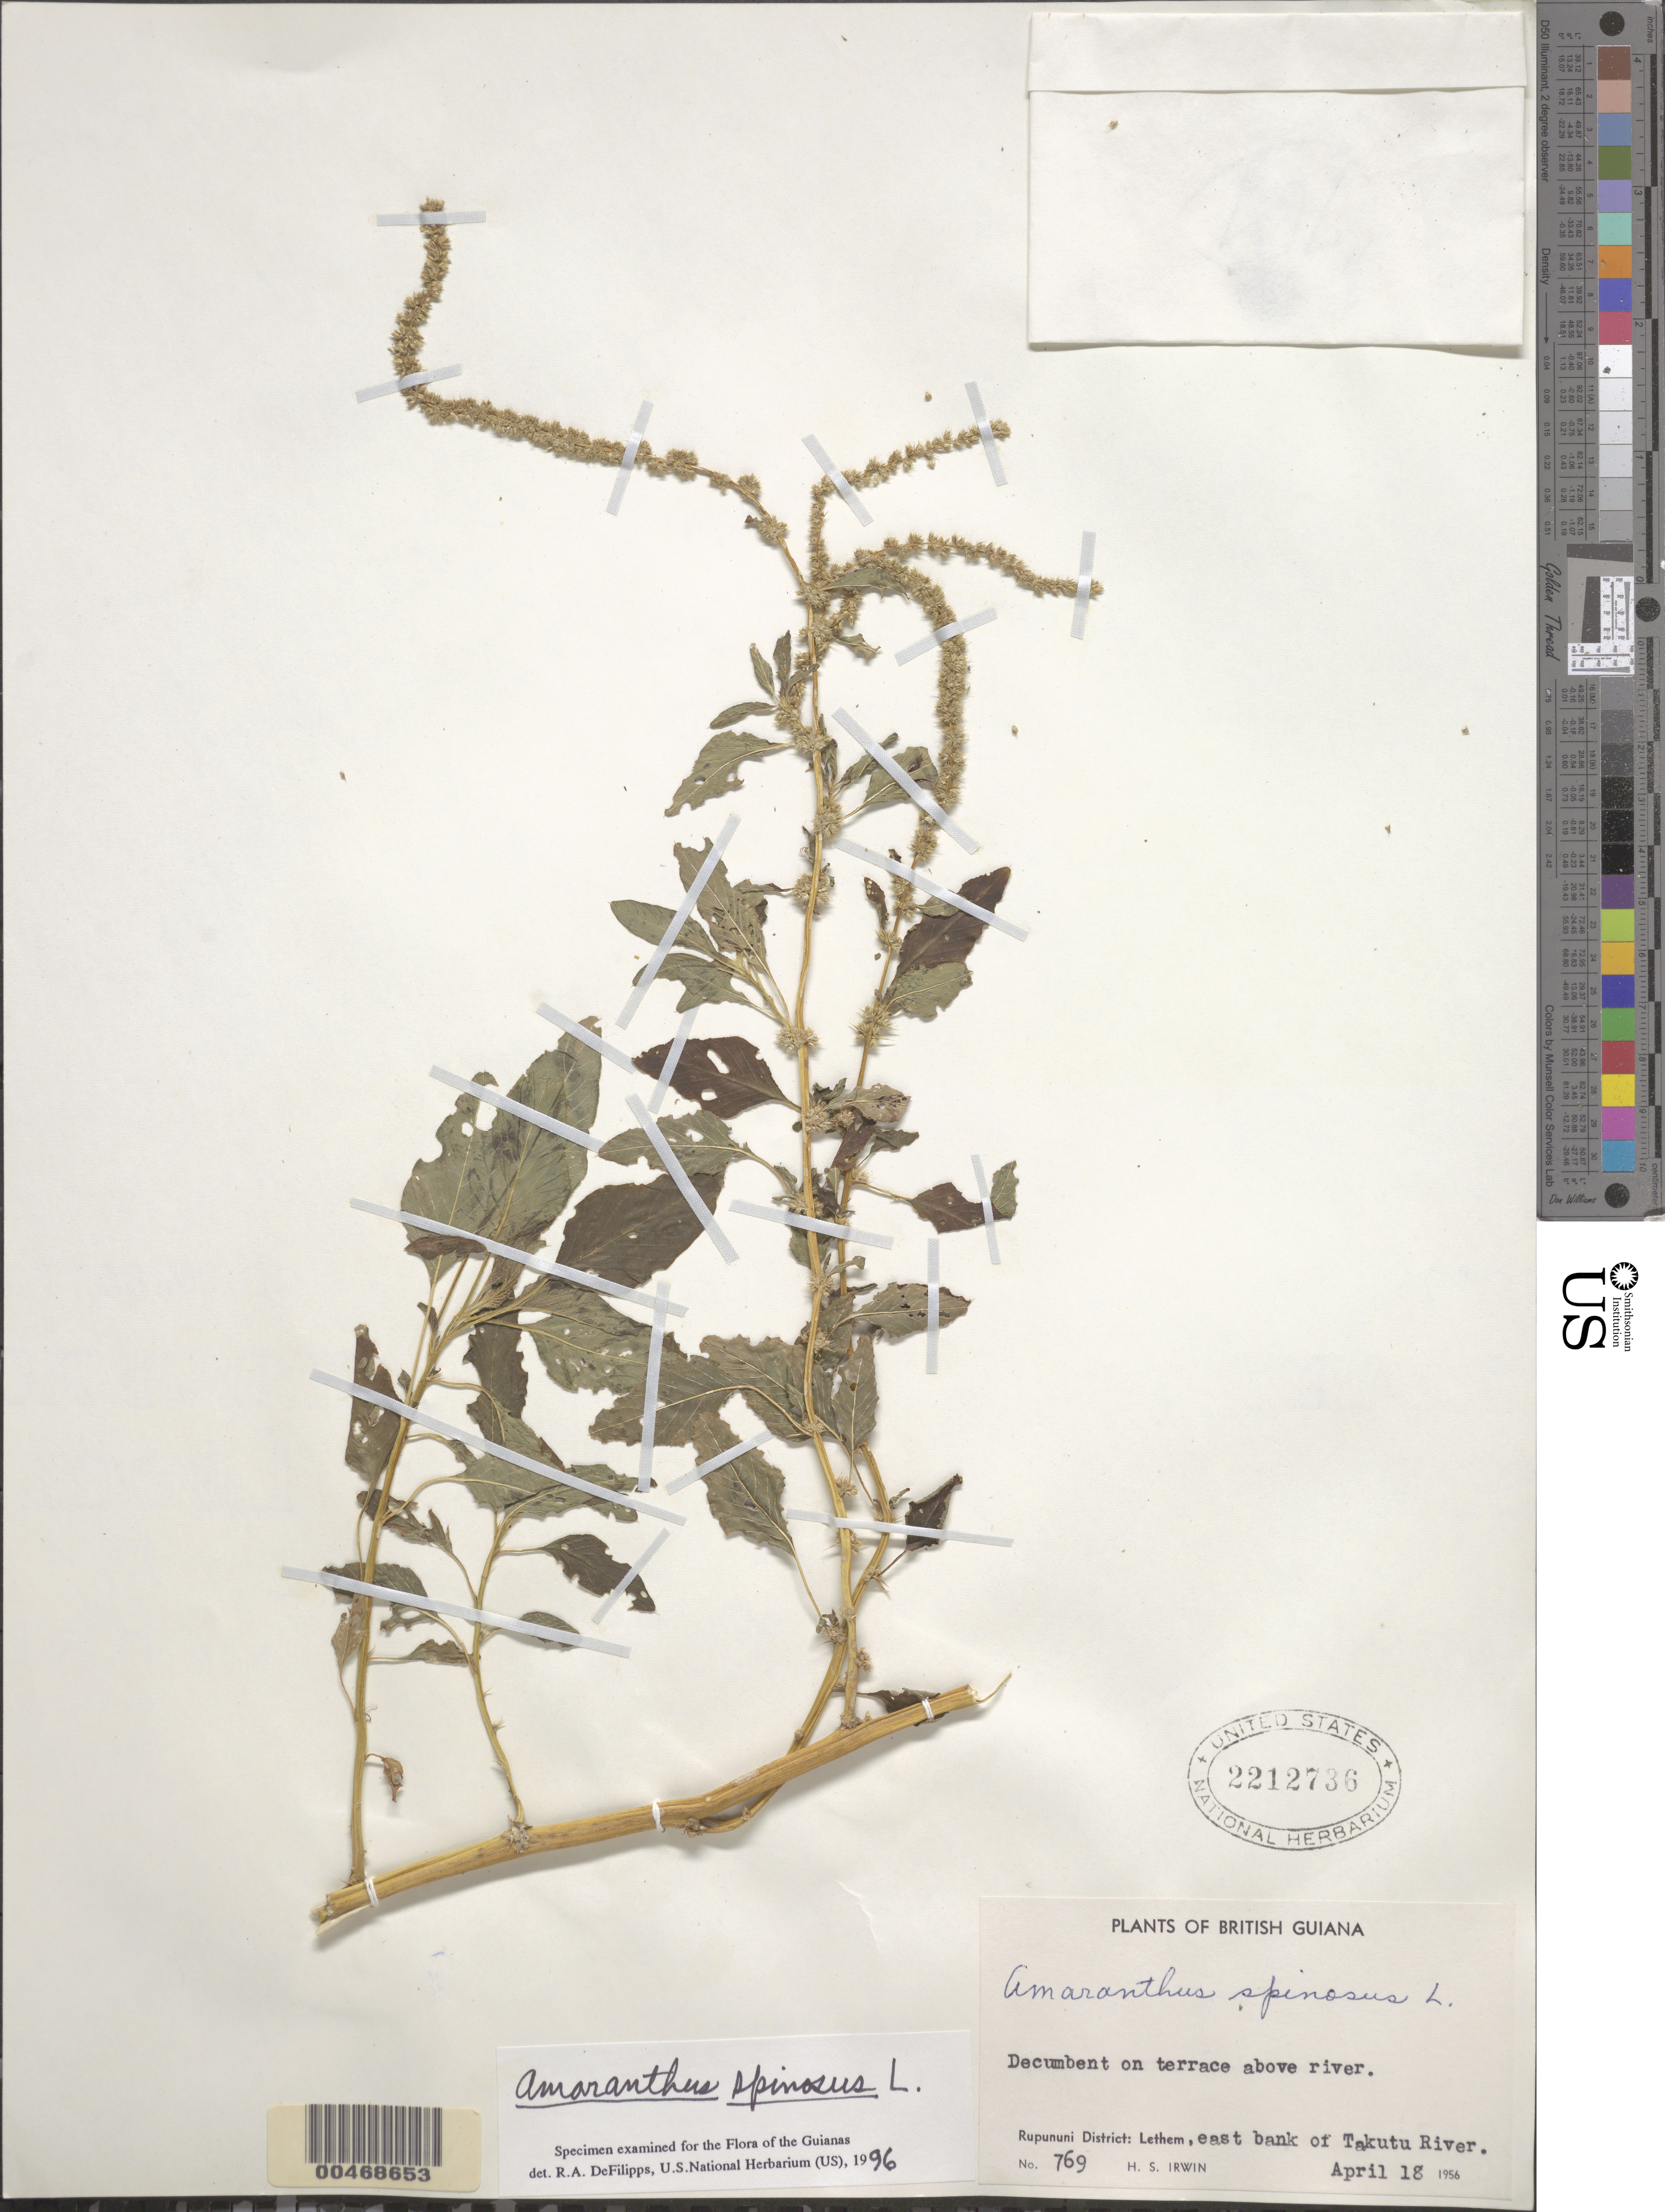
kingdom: Plantae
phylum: Tracheophyta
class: Magnoliopsida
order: Caryophyllales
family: Amaranthaceae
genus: Amaranthus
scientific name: Amaranthus spinosus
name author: L.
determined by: DeFilipps, R. A.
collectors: H. Irwin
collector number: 769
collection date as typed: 18-Apr-56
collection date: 1956-04-18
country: Guyana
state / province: U. Takutu-U. Essequibo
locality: Lethem, E bank of Takutu R., Rupununi Dist.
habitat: Terrace above river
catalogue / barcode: US 2212736